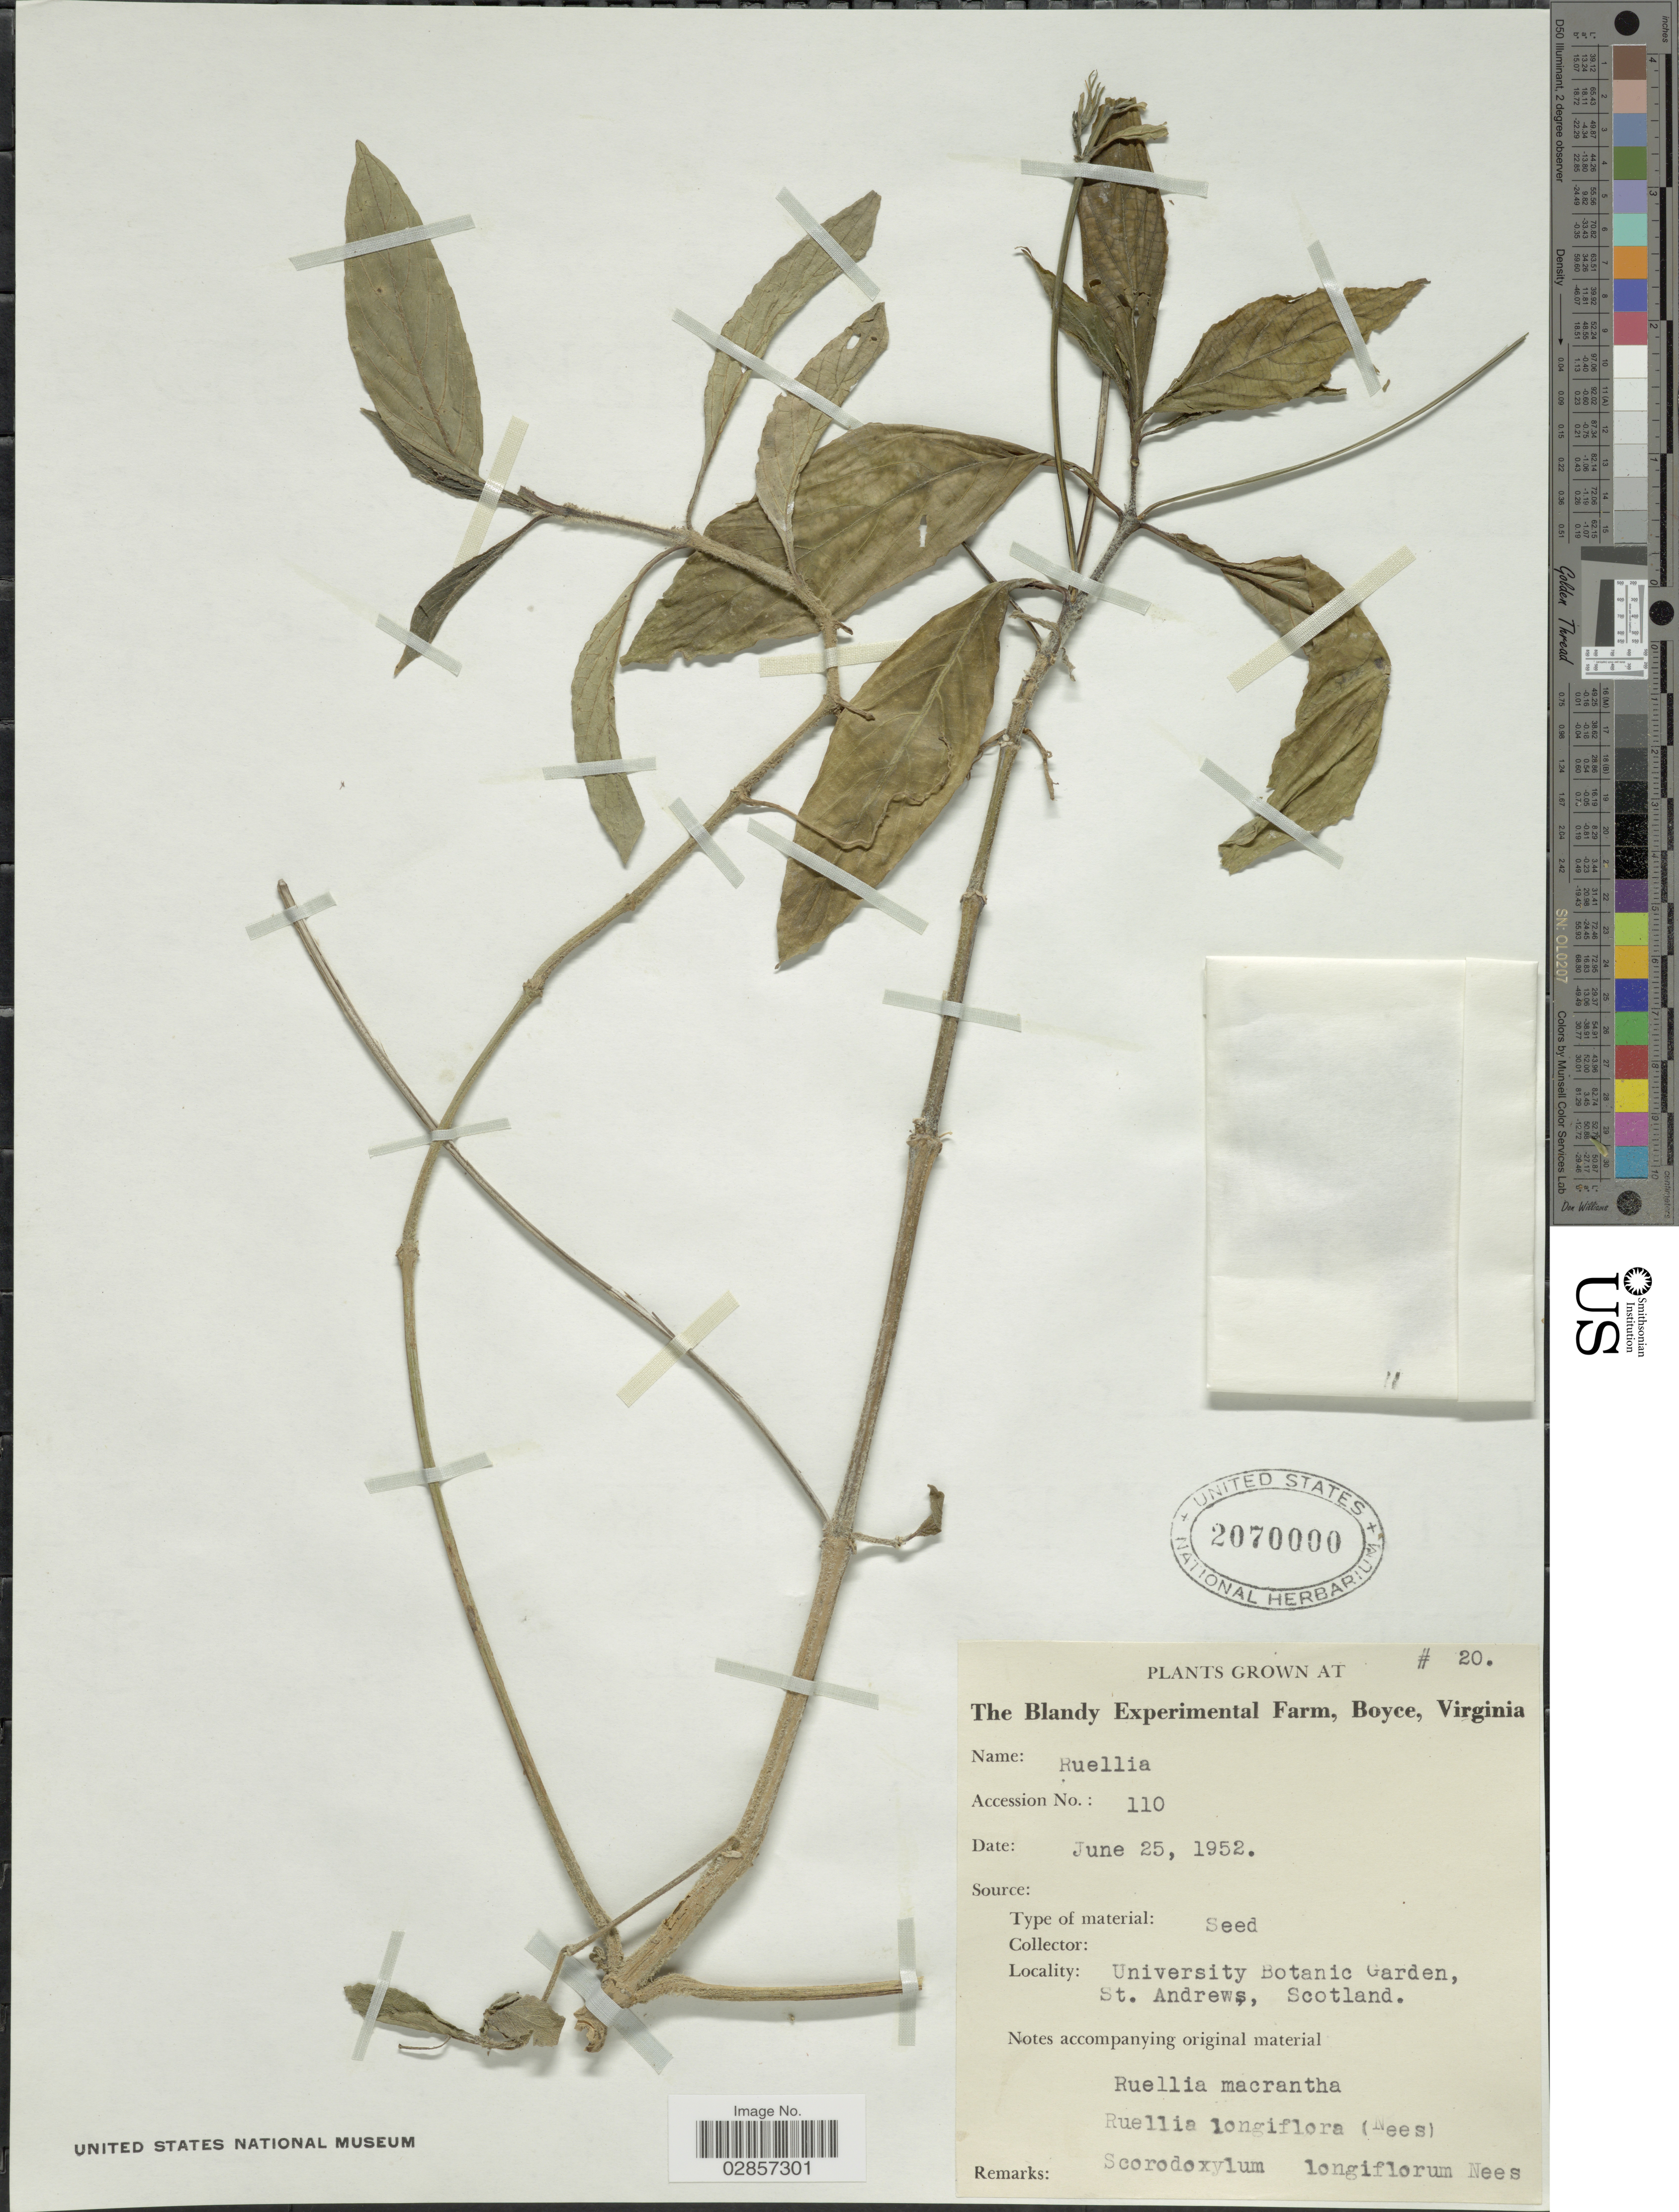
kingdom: Plantae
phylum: Tracheophyta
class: Magnoliopsida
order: Lamiales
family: Acanthaceae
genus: Ruellia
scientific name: Ruellia longiflora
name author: Nees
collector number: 20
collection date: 1952-06-25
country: United States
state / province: Virginia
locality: The Blandy Experimental Farm, Boyce.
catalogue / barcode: US 2070000